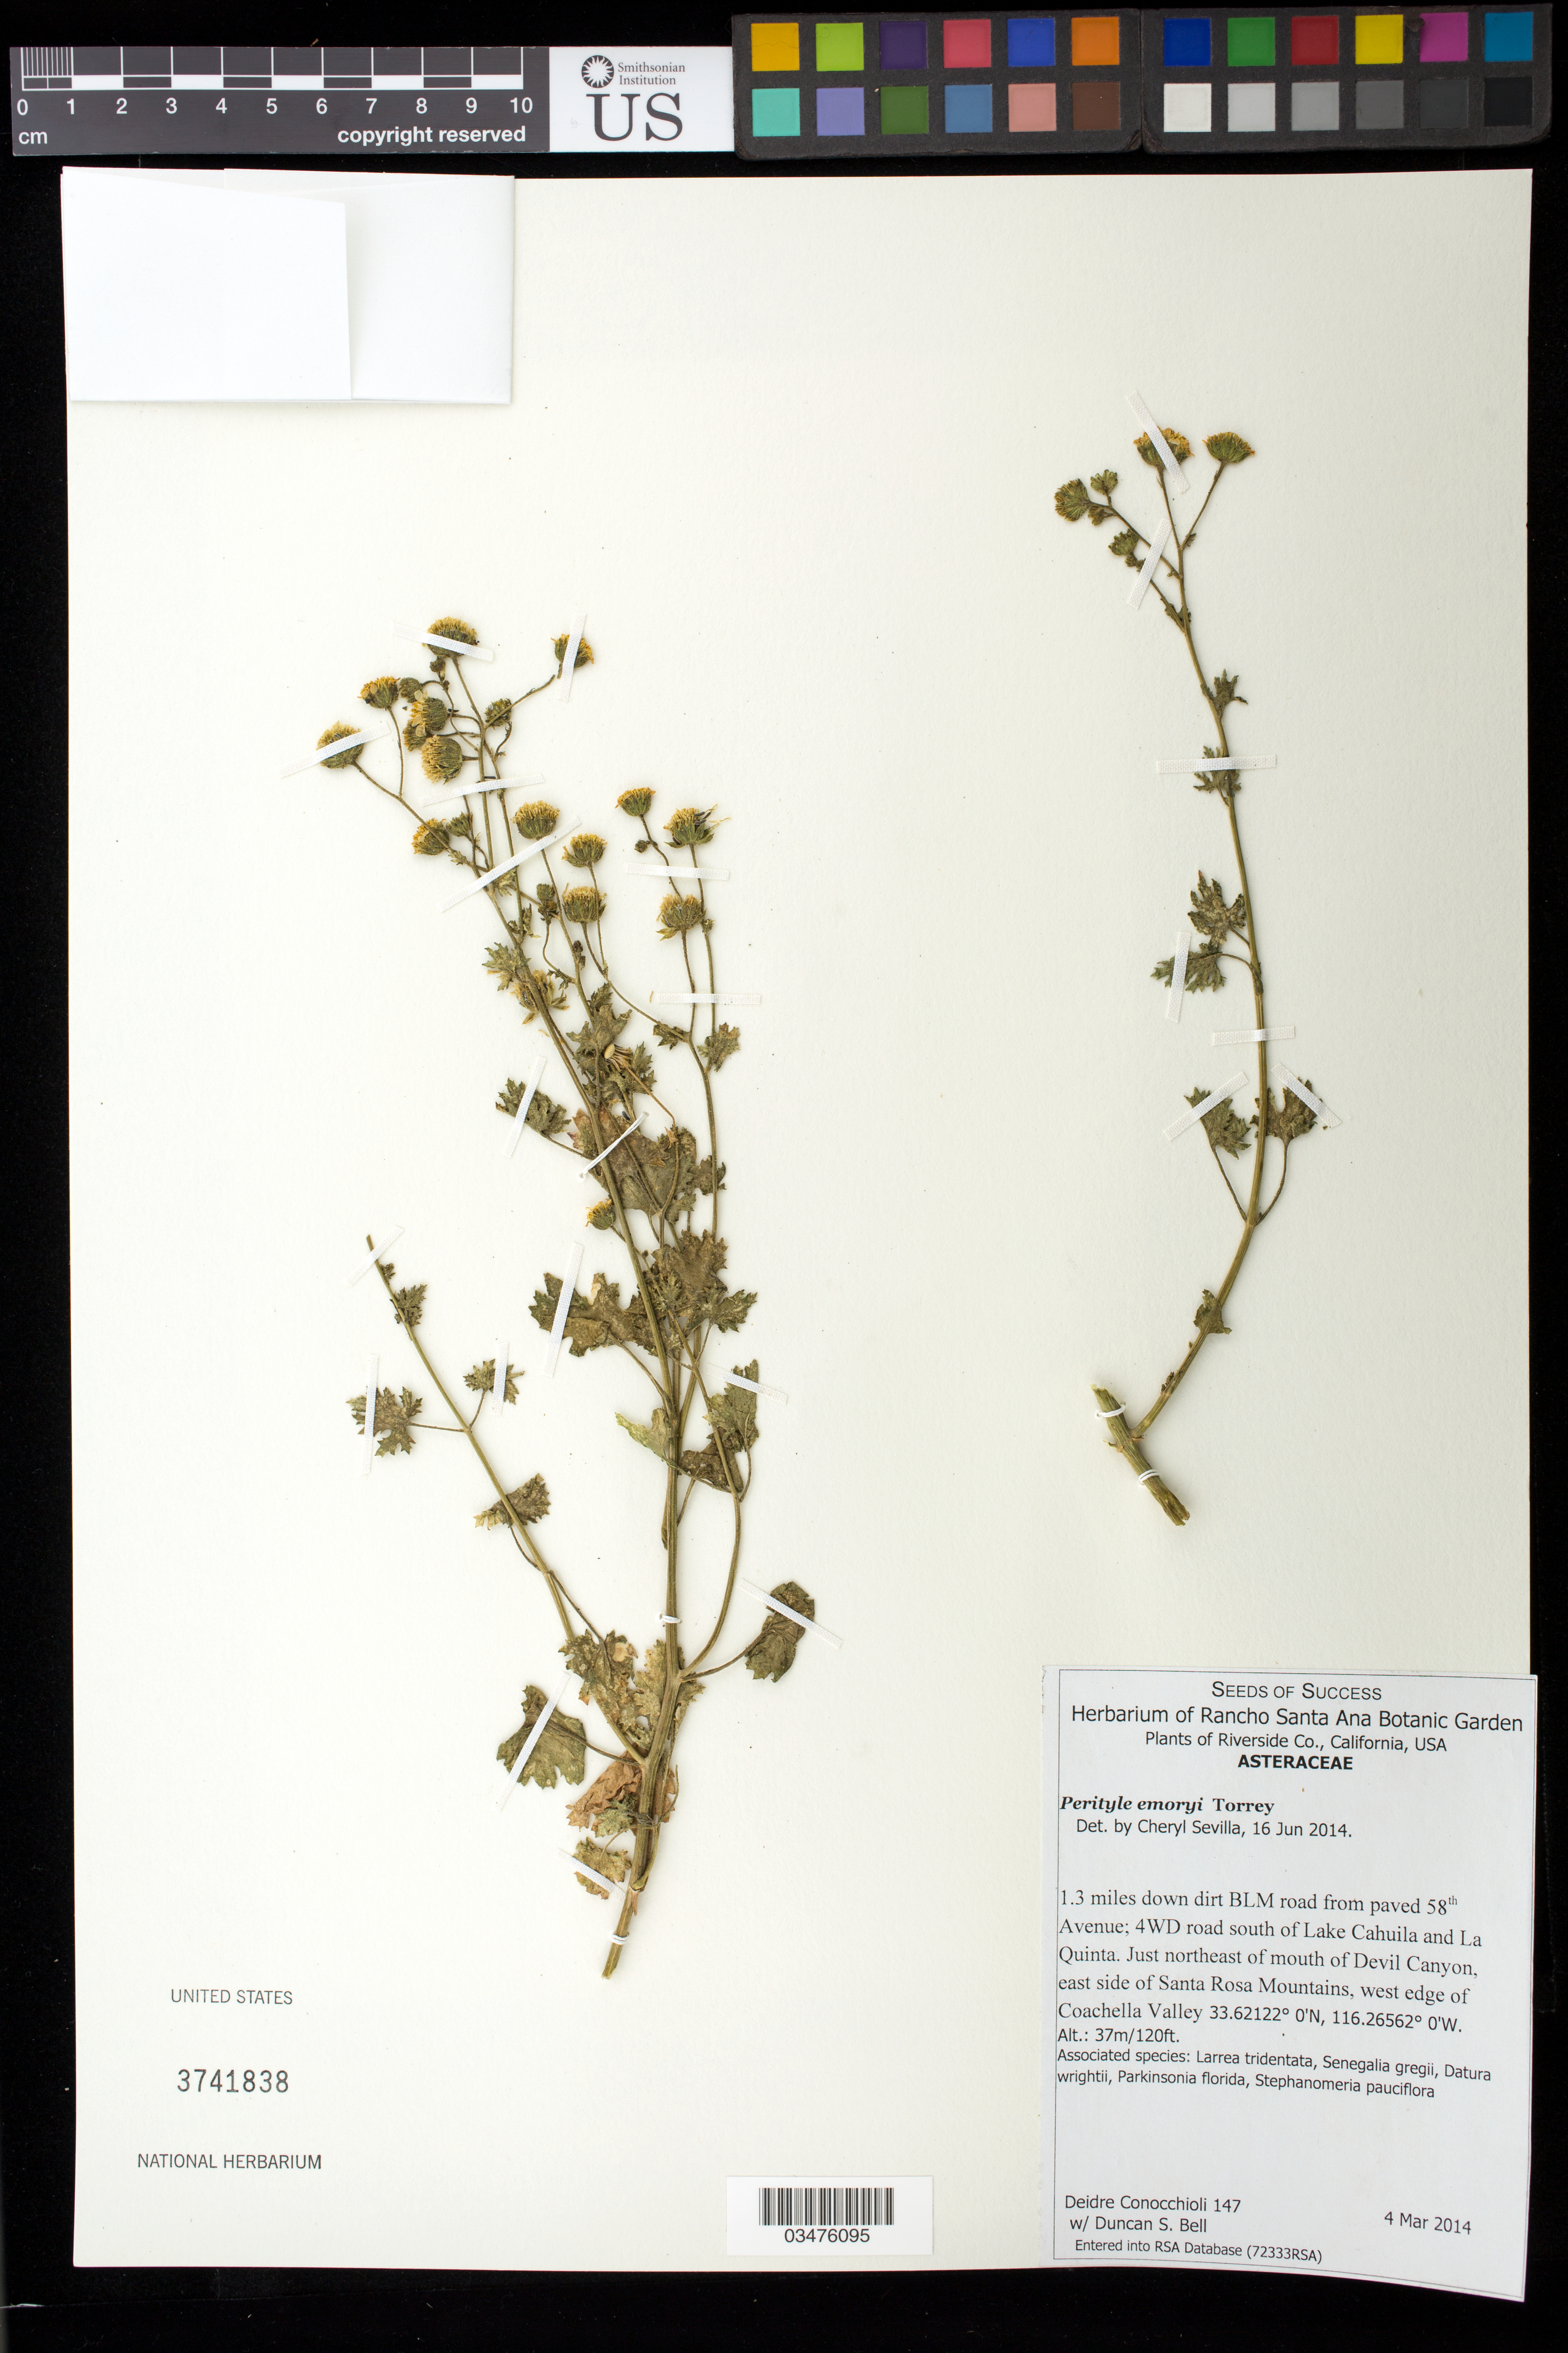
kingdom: Plantae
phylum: Tracheophyta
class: Magnoliopsida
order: Asterales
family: Asteraceae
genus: Perityle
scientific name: Perityle emoryi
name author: Torr.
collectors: D. Conocchioli & D. S. Bell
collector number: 147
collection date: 2014-03-04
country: United States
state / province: California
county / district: Riverside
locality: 1.3 mi. down dirt BLM road from 58th Avenue, 4WD road S of Lake Cahuila and La Quinta, NE of Devil Canyon, east side of Santa Rosa Mts, west edge of Coachella Valley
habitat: With Larrea tridentata, Senegalia gregii, Datura wrightii, ect.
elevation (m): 37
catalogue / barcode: US 3741838